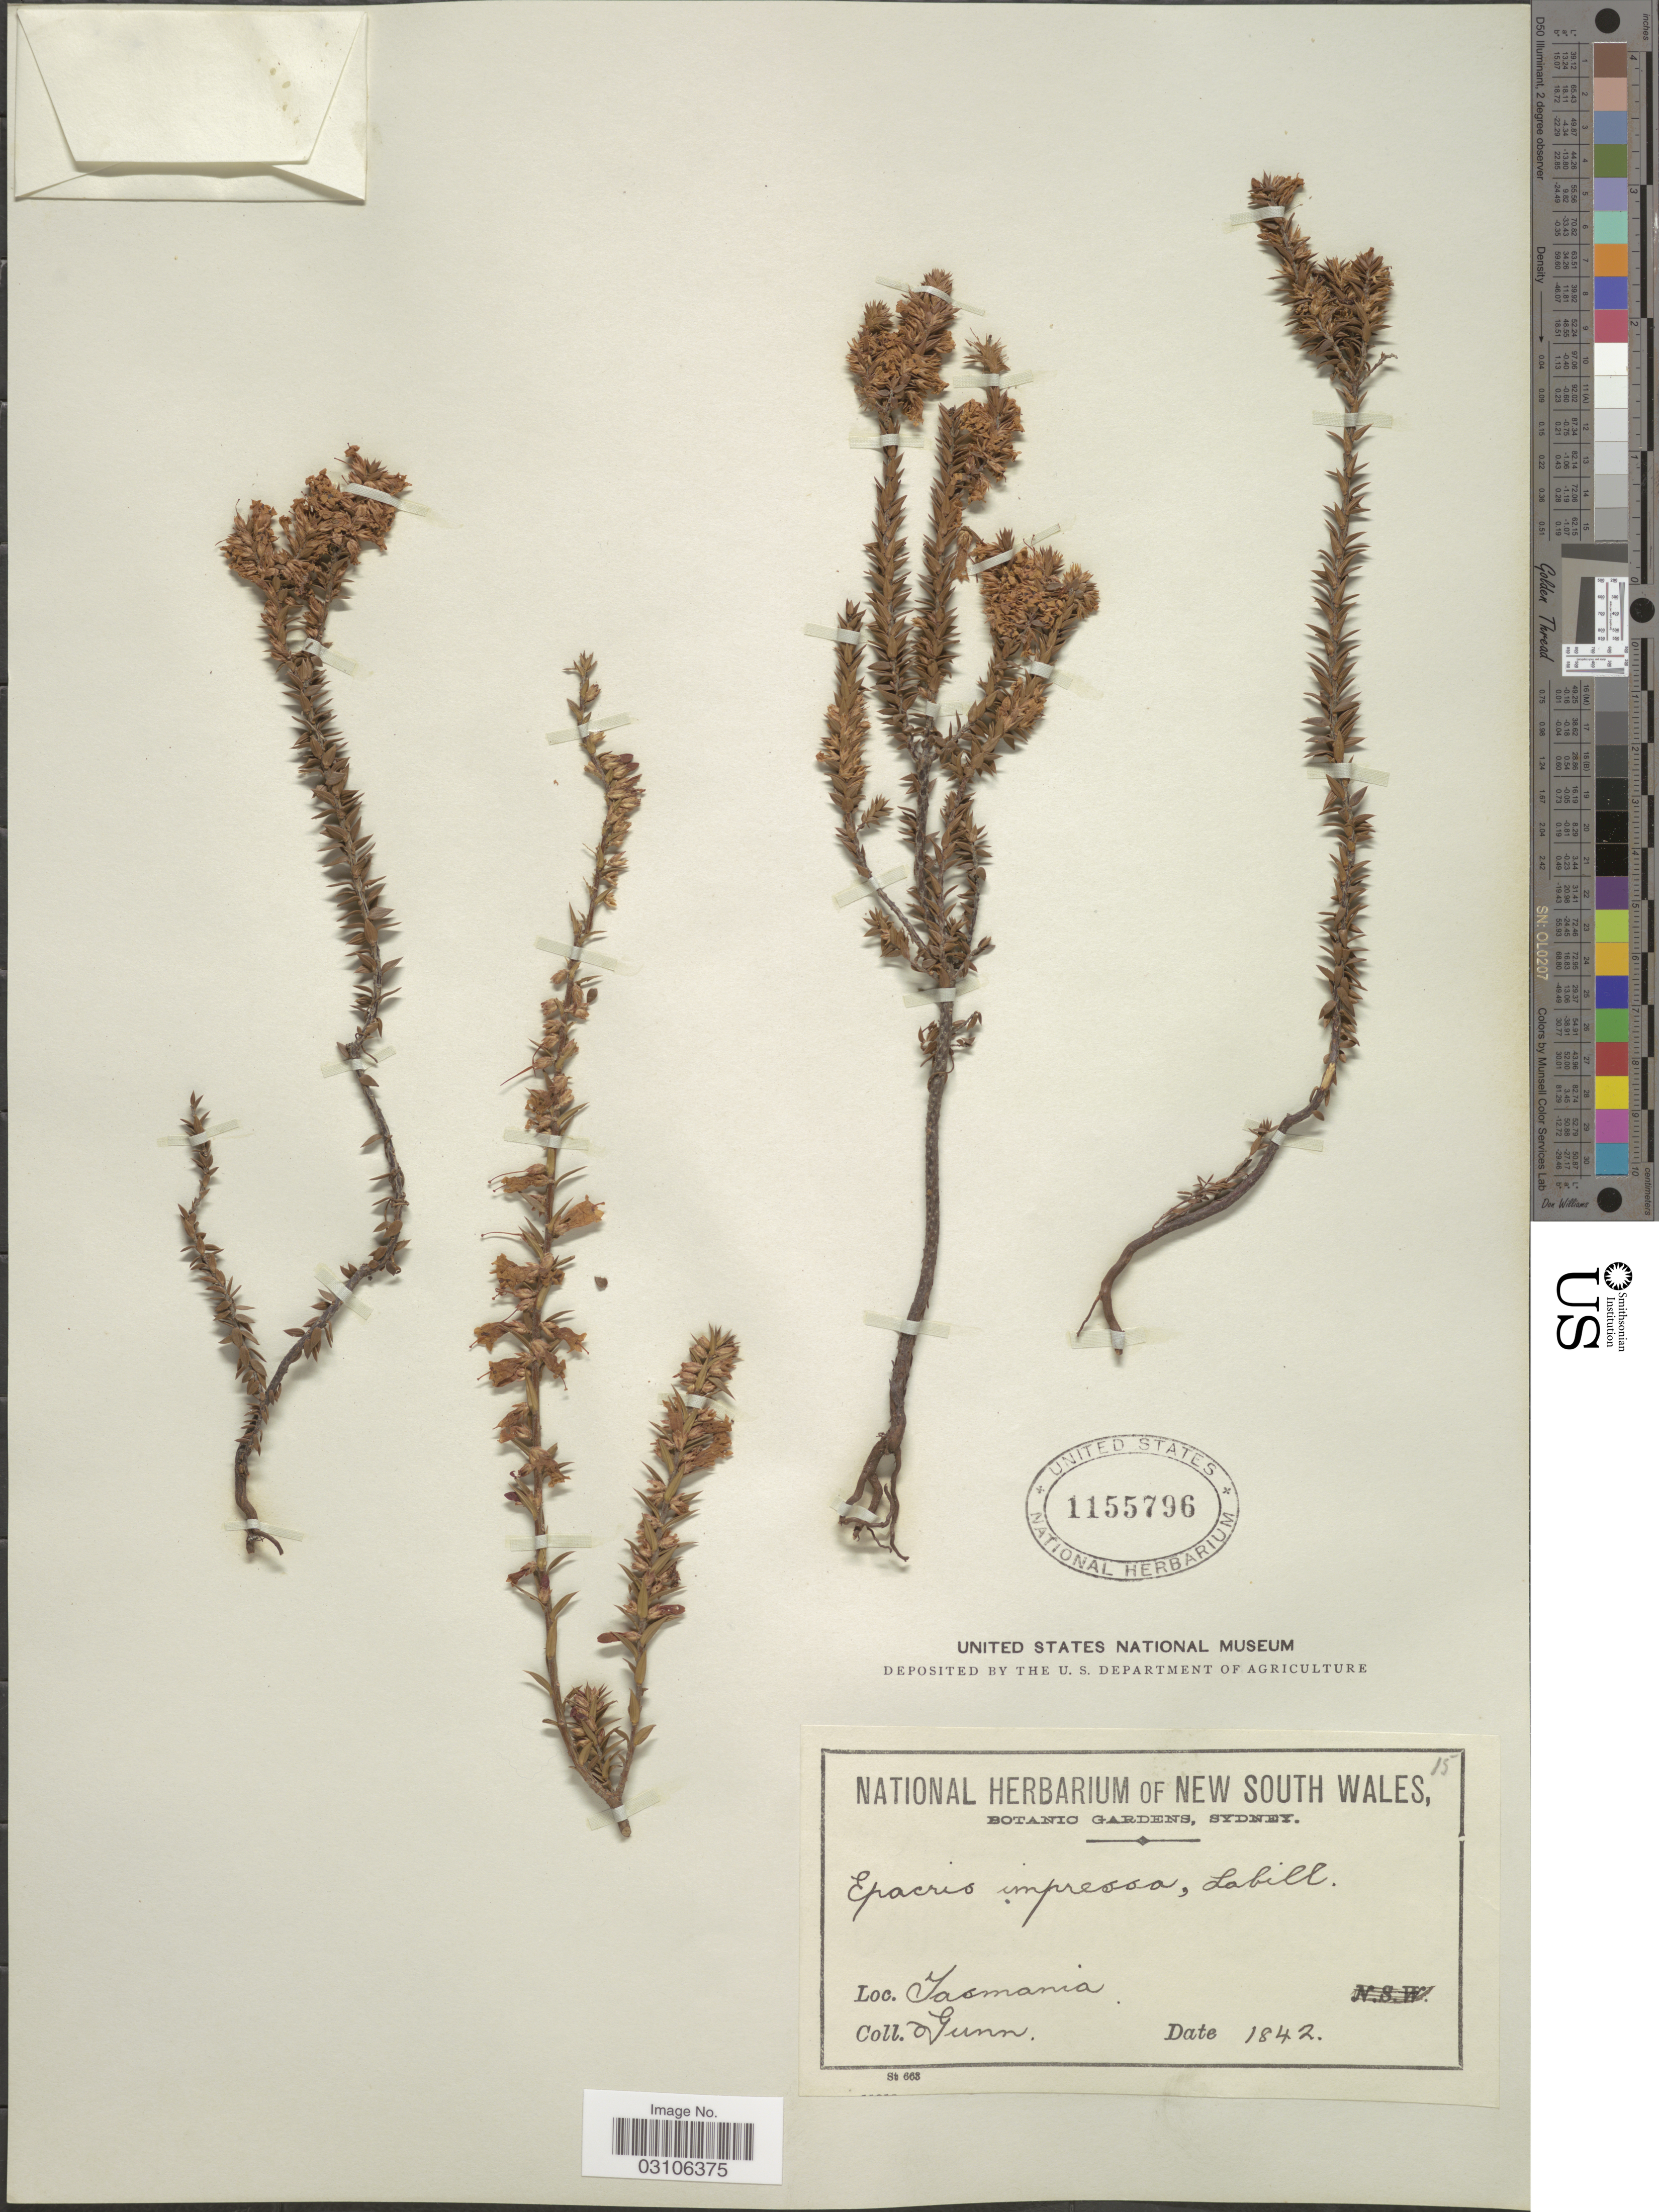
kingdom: Plantae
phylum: Tracheophyta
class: Magnoliopsida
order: Ericales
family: Ericaceae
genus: Epacris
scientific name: Epacris impressa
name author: Labill.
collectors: -. Gunn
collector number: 15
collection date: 1842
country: Australia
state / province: Tasmania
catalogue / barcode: US 1155796